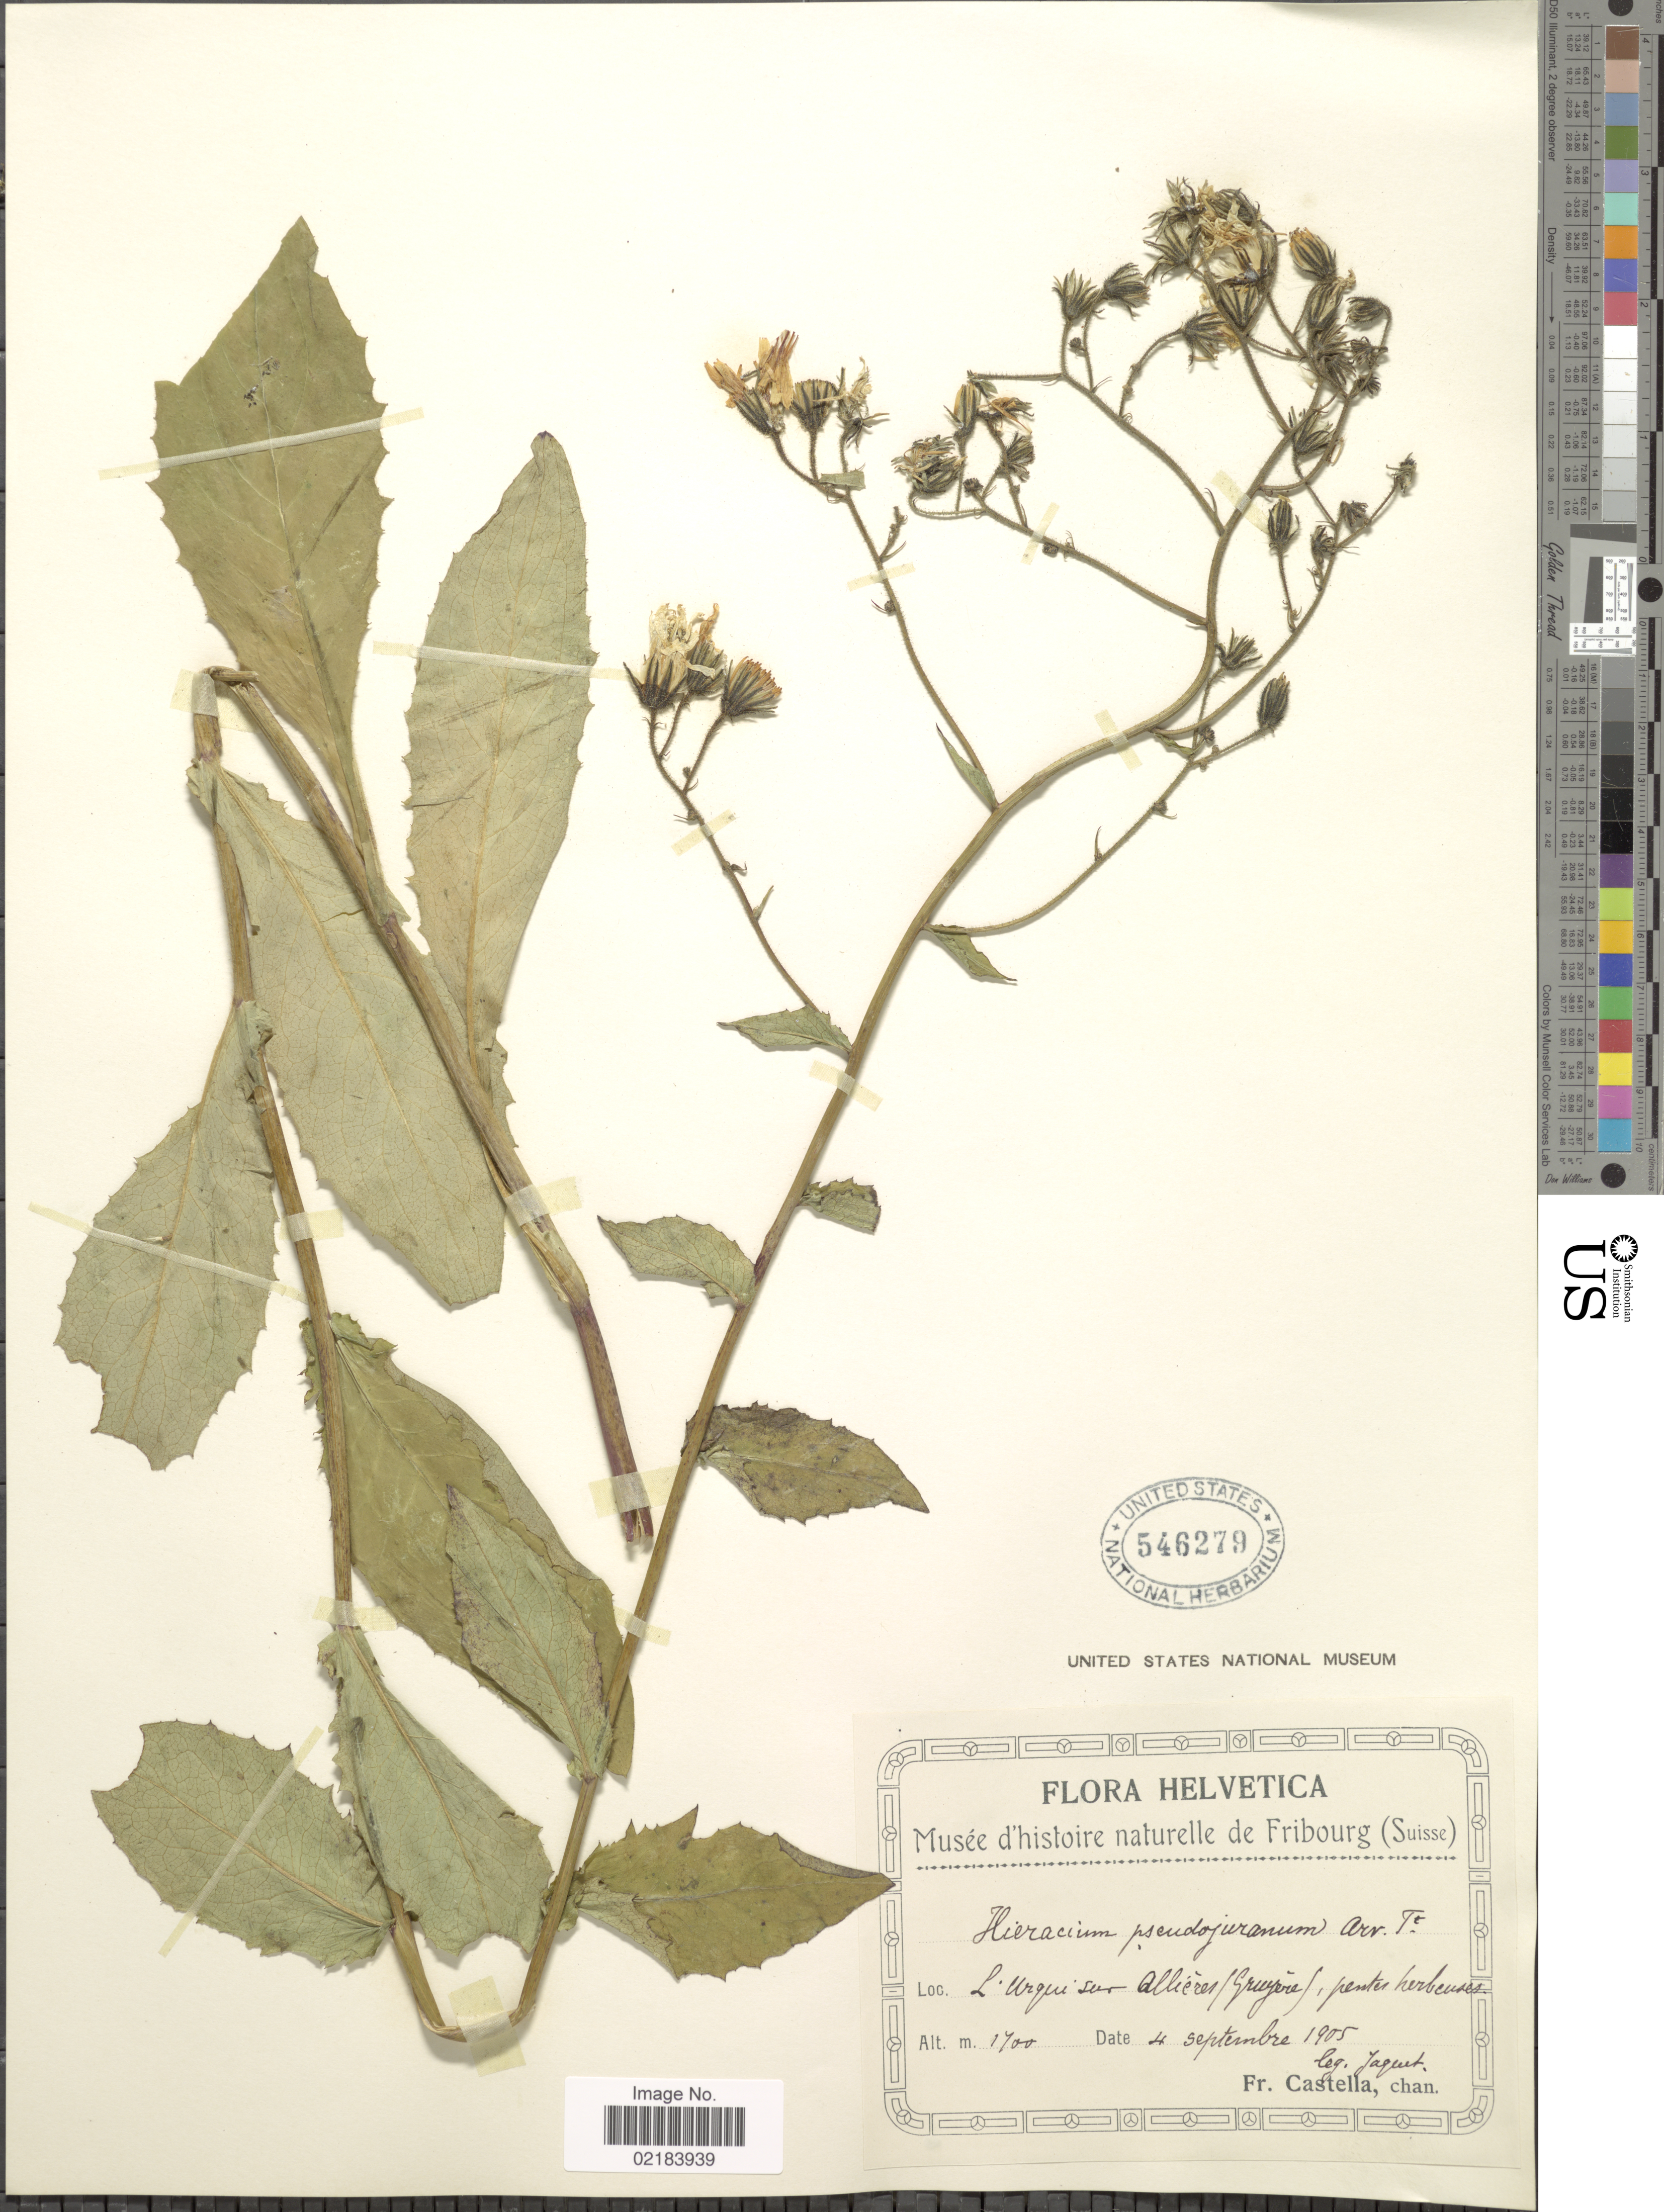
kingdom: Plantae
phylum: Tracheophyta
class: Magnoliopsida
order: Asterales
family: Asteraceae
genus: Hieracium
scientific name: Hieracium jurassicum subsp. pseudojuranum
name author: (Arvet-Touvet) Greuter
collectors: -. Jaquet & Fr. Castella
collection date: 1905-09-04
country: Switzerland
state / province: Fribourg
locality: Helvetica. Allières (Gruyère).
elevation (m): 1700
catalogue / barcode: US 546279